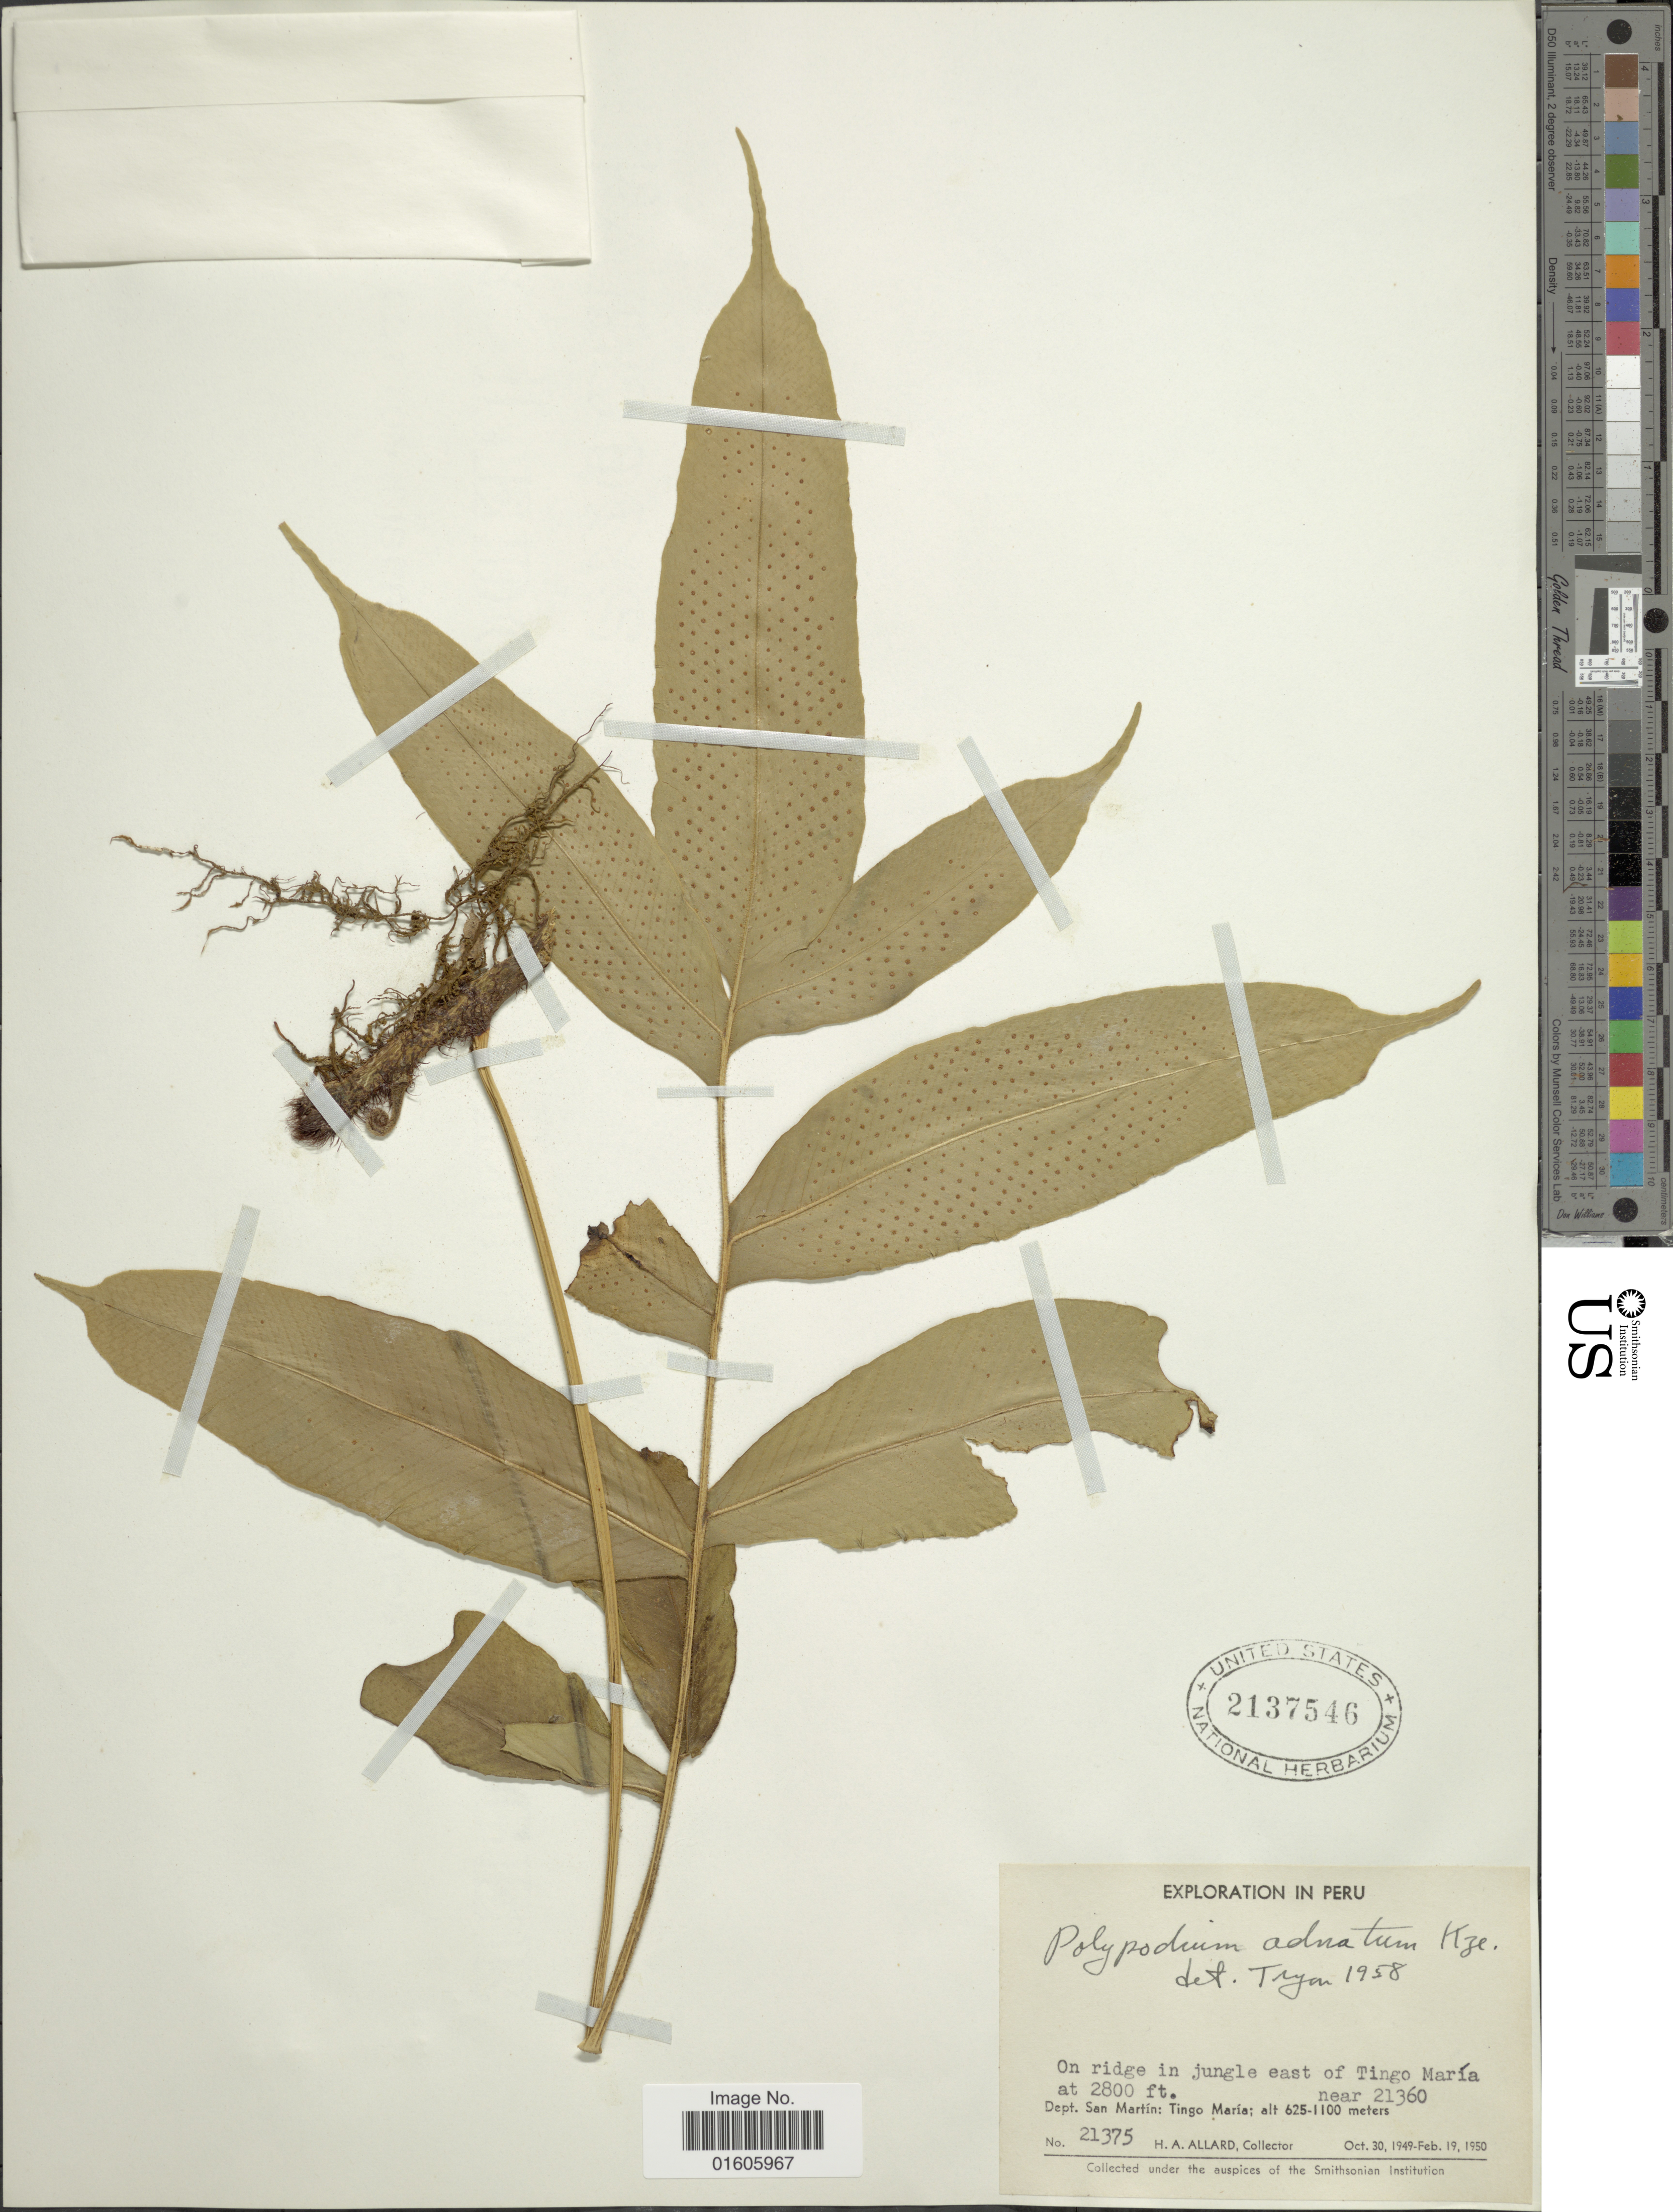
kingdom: Plantae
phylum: Tracheophyta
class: Polypodiopsida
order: Polypodiales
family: Polypodiaceae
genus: Serpocaulon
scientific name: Serpocaulon adnatum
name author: (Kunze ex Klotzsch) A.R. Sm.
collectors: H. A. Allard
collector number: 21375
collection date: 1949-10-30/1950-02-19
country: Peru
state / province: San Martín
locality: On ridge in jungle east of Tingo María. Dept. San Martín: Tingo María.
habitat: on ridge in jungle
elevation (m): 625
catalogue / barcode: US 2137546